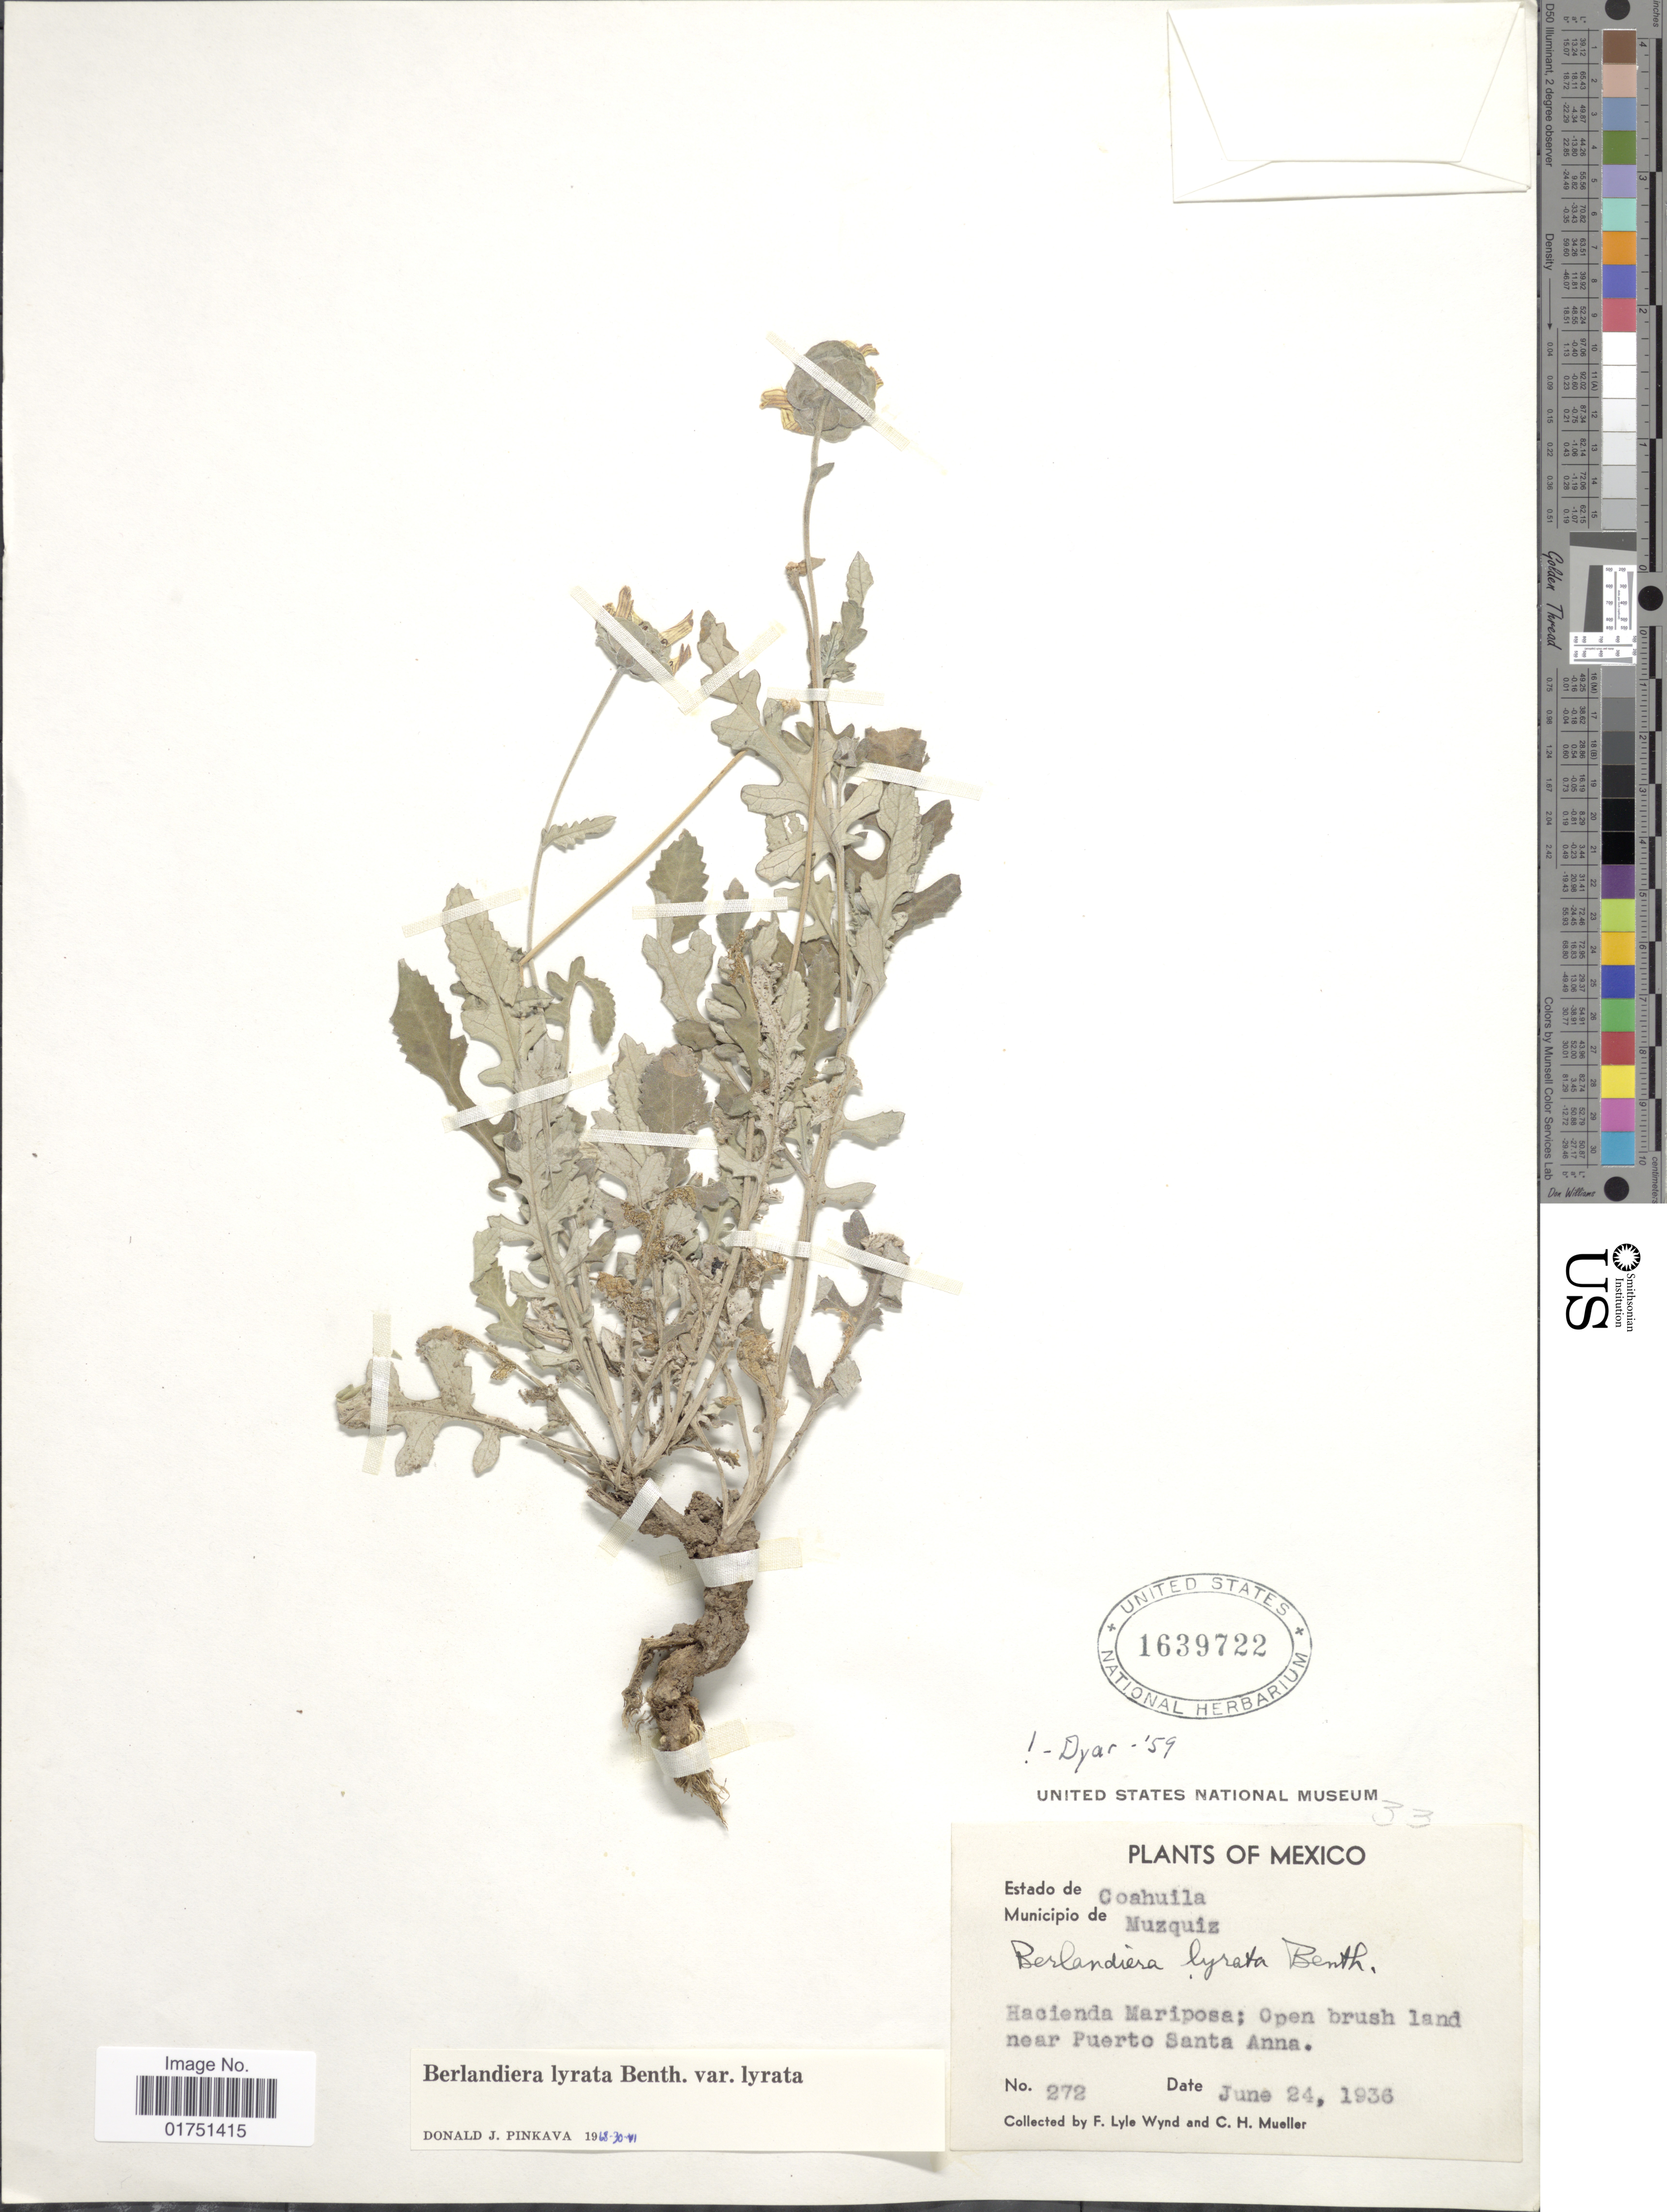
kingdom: Plantae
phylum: Tracheophyta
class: Magnoliopsida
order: Asterales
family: Asteraceae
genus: Berlandiera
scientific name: Berlandiera lyrata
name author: Benth.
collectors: F. L. Wynd & C. H. Mueller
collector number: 272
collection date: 1936-06-24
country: Mexico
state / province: Coahuila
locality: Estado de Coahuila. Municipio de Muzquiz. Hacienda Mariposa; Open brush land near Puerto Santa Ana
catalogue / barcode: US 1639722